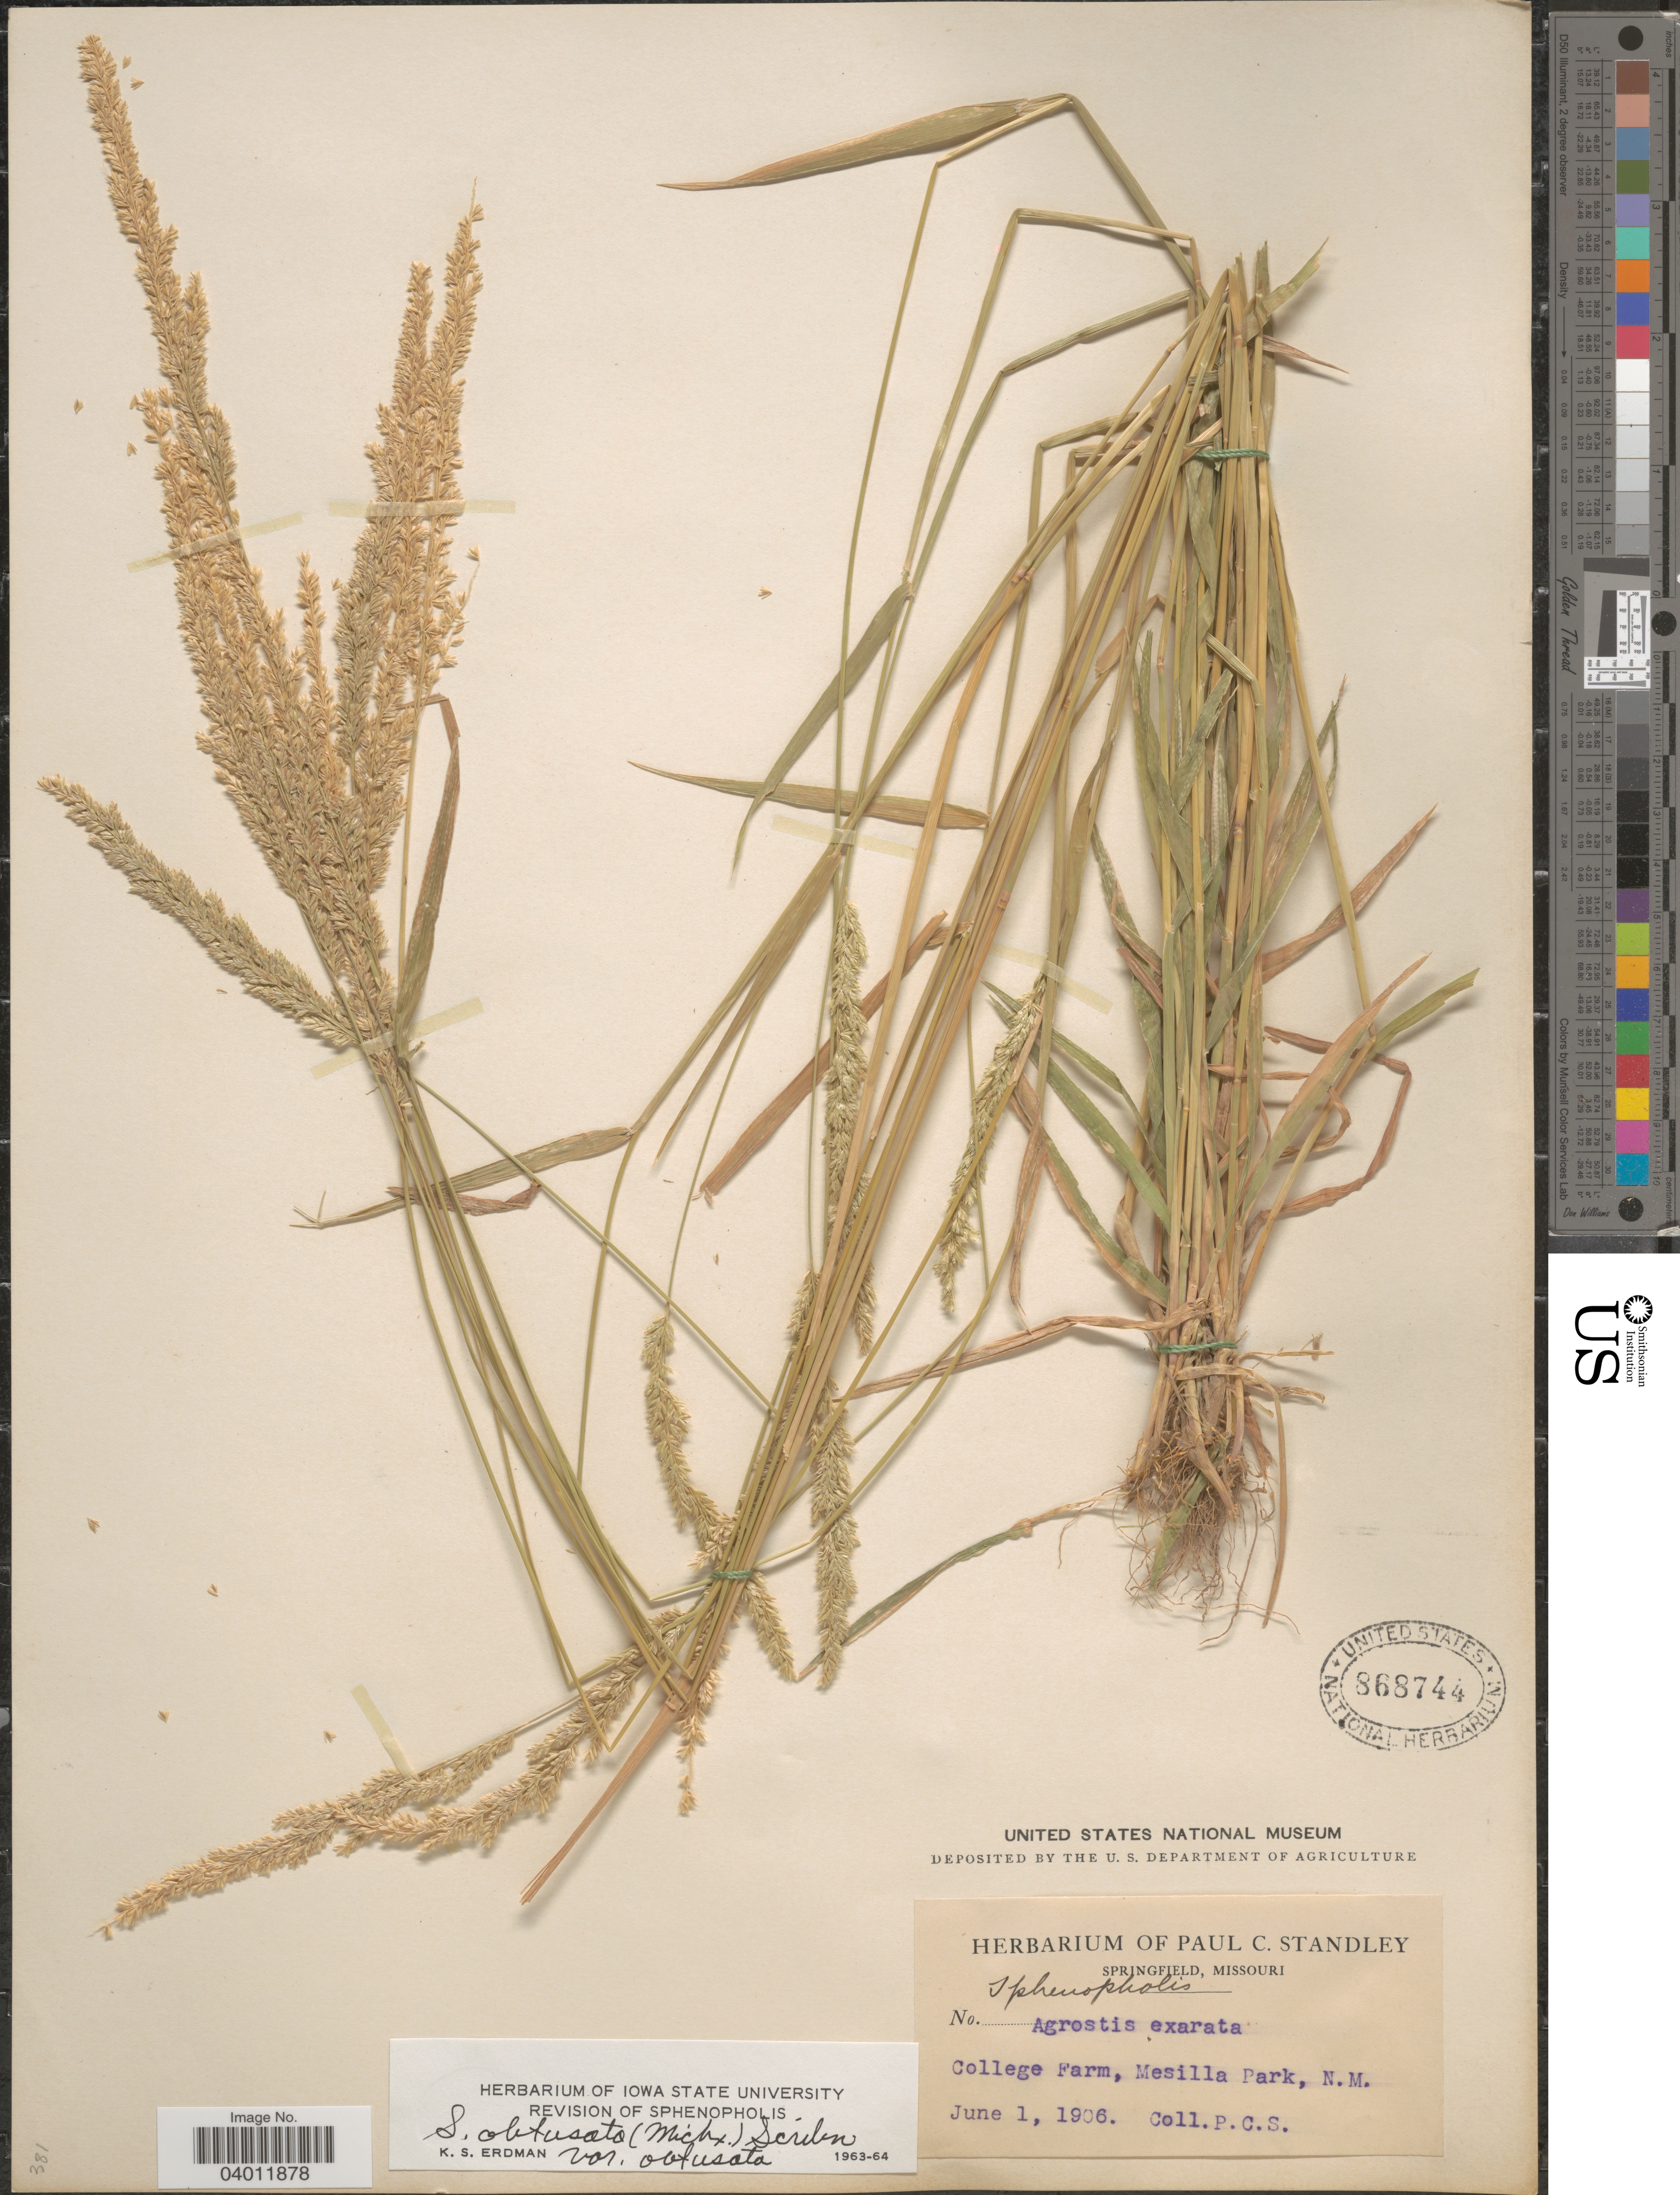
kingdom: Plantae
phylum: Tracheophyta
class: Liliopsida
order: Poales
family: Poaceae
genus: Sphenopholis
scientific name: Sphenopholis obtusata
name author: (Michx.) Scribn.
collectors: P. C. Standley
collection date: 1906-06-01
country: United States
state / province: New Mexico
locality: College Farm, Mesilla Park.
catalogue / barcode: US 868744